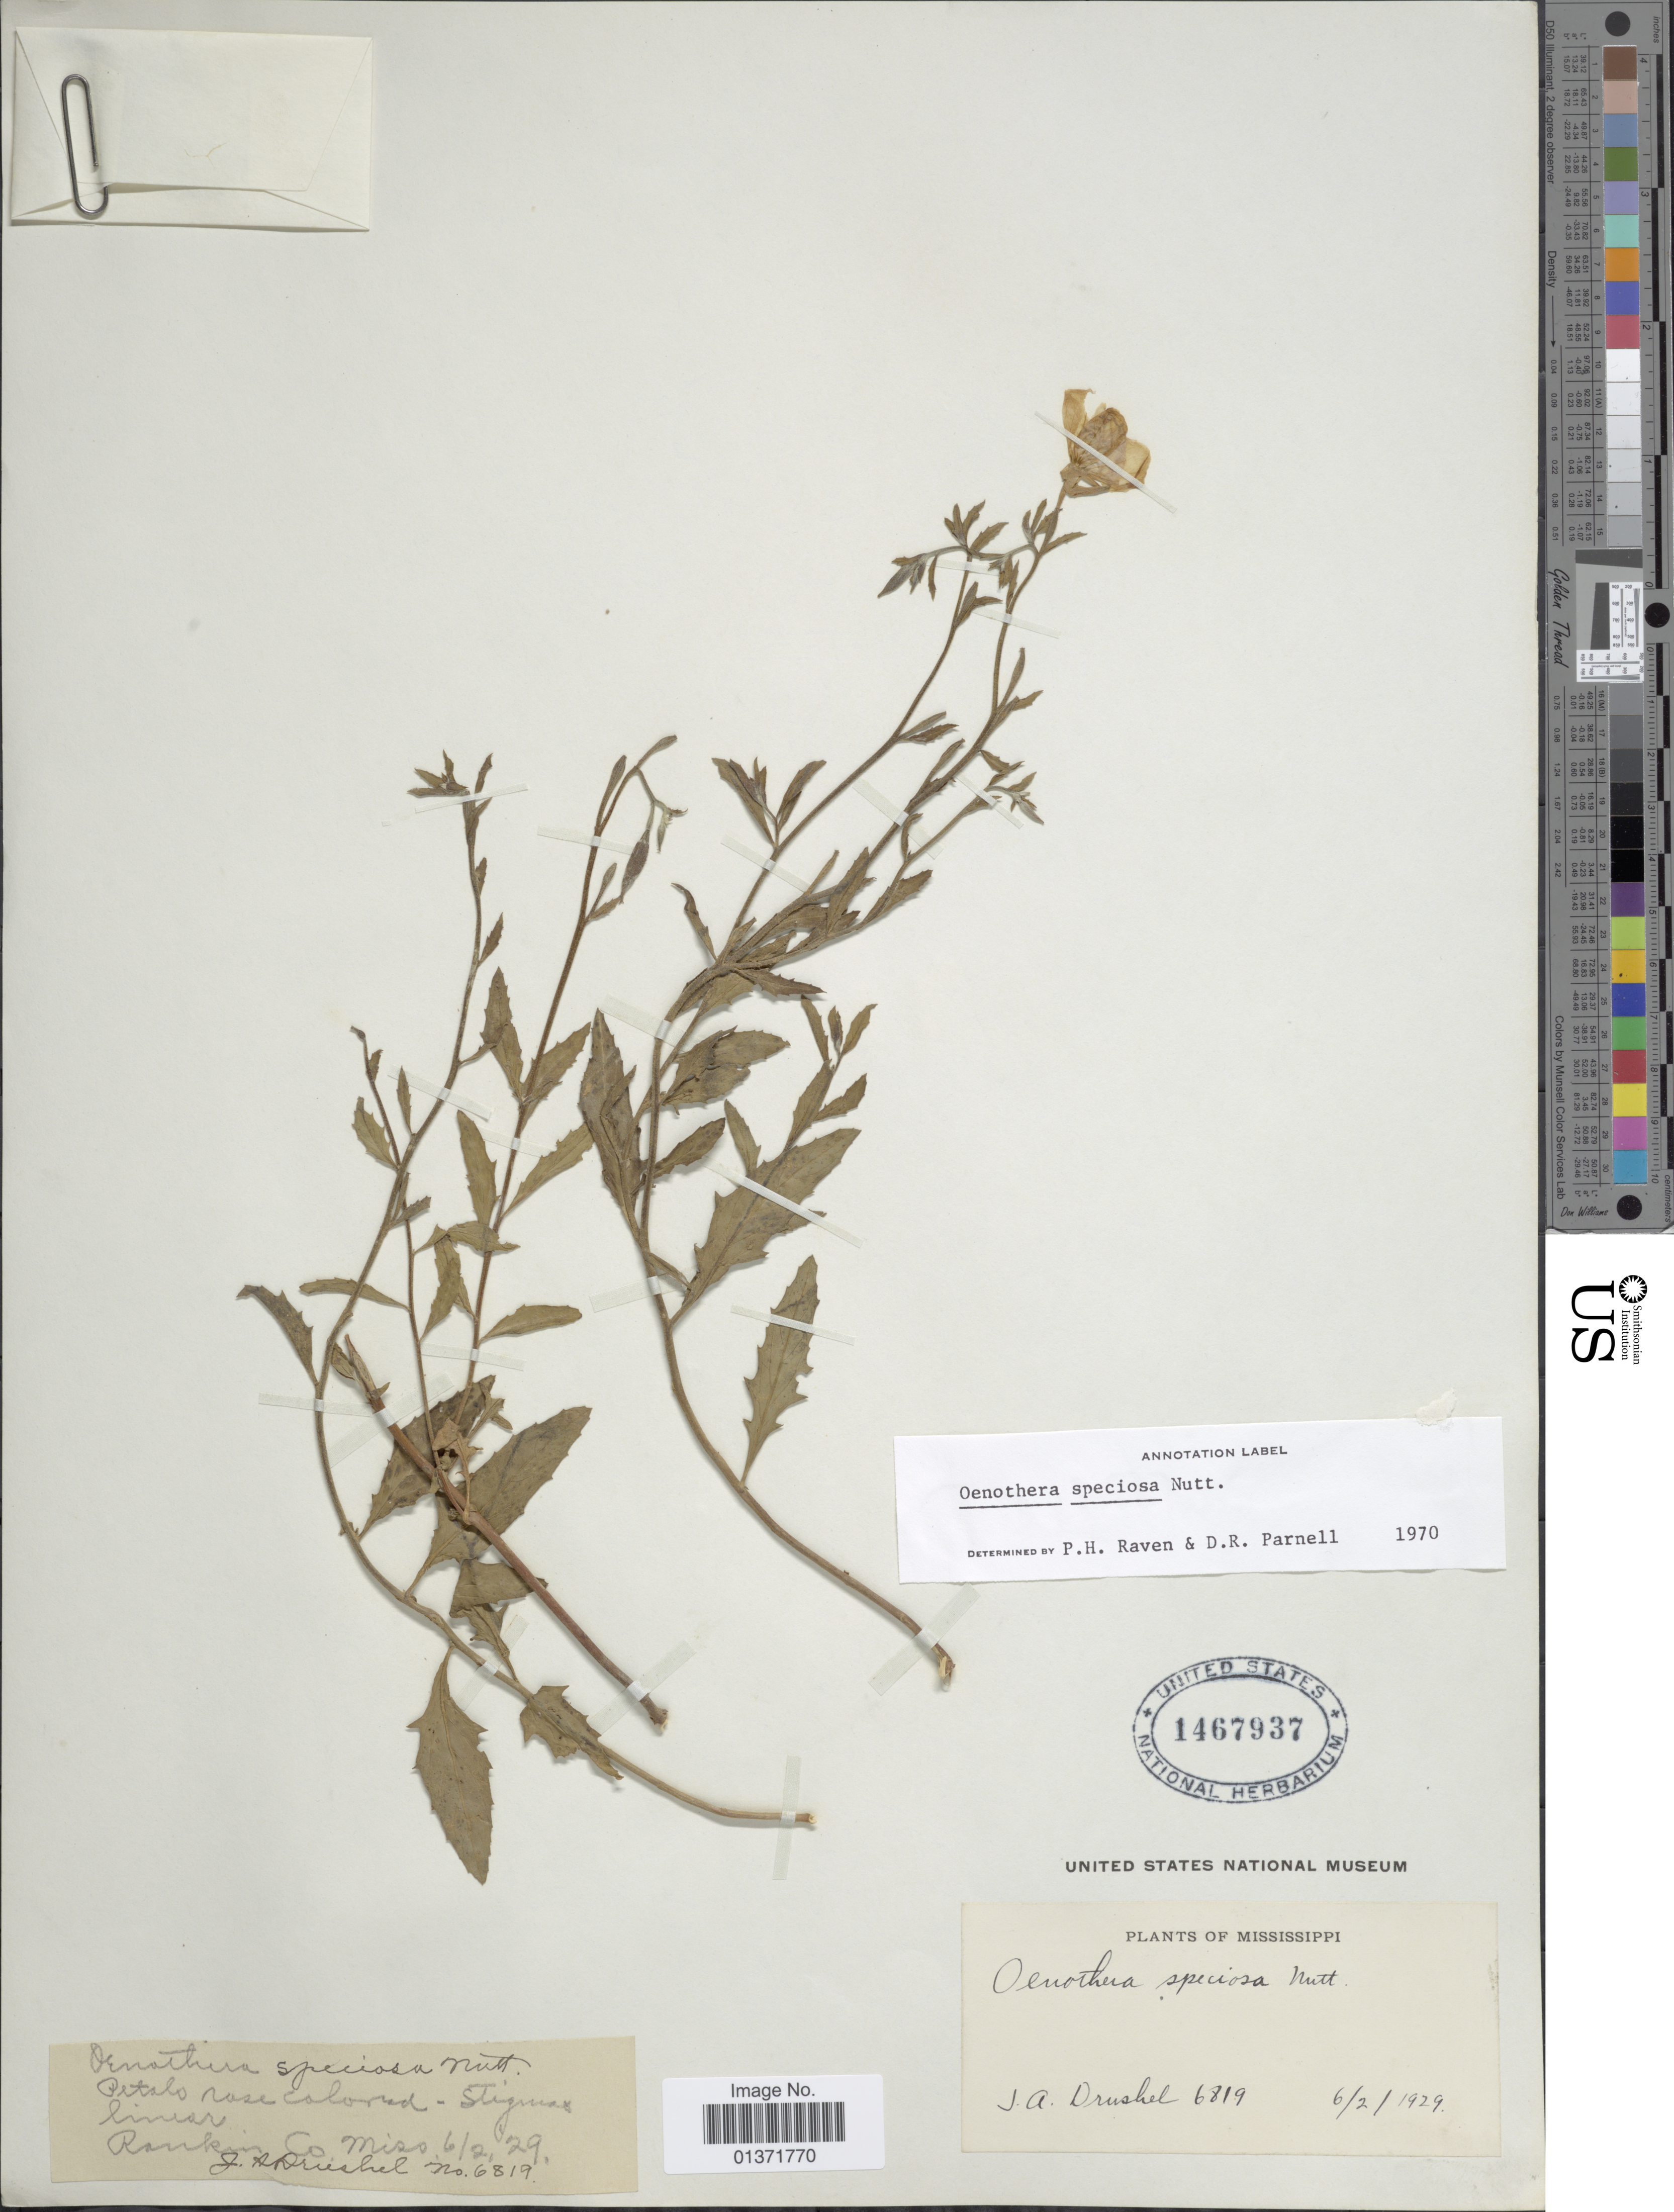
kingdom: Plantae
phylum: Tracheophyta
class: Magnoliopsida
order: Myrtales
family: Onagraceae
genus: Oenothera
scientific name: Oenothera speciosa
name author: Nutt.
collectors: J. A. Drushel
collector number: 6819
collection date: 1929-02-06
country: United States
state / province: Mississippi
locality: Rankin Co.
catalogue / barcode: US 1467937